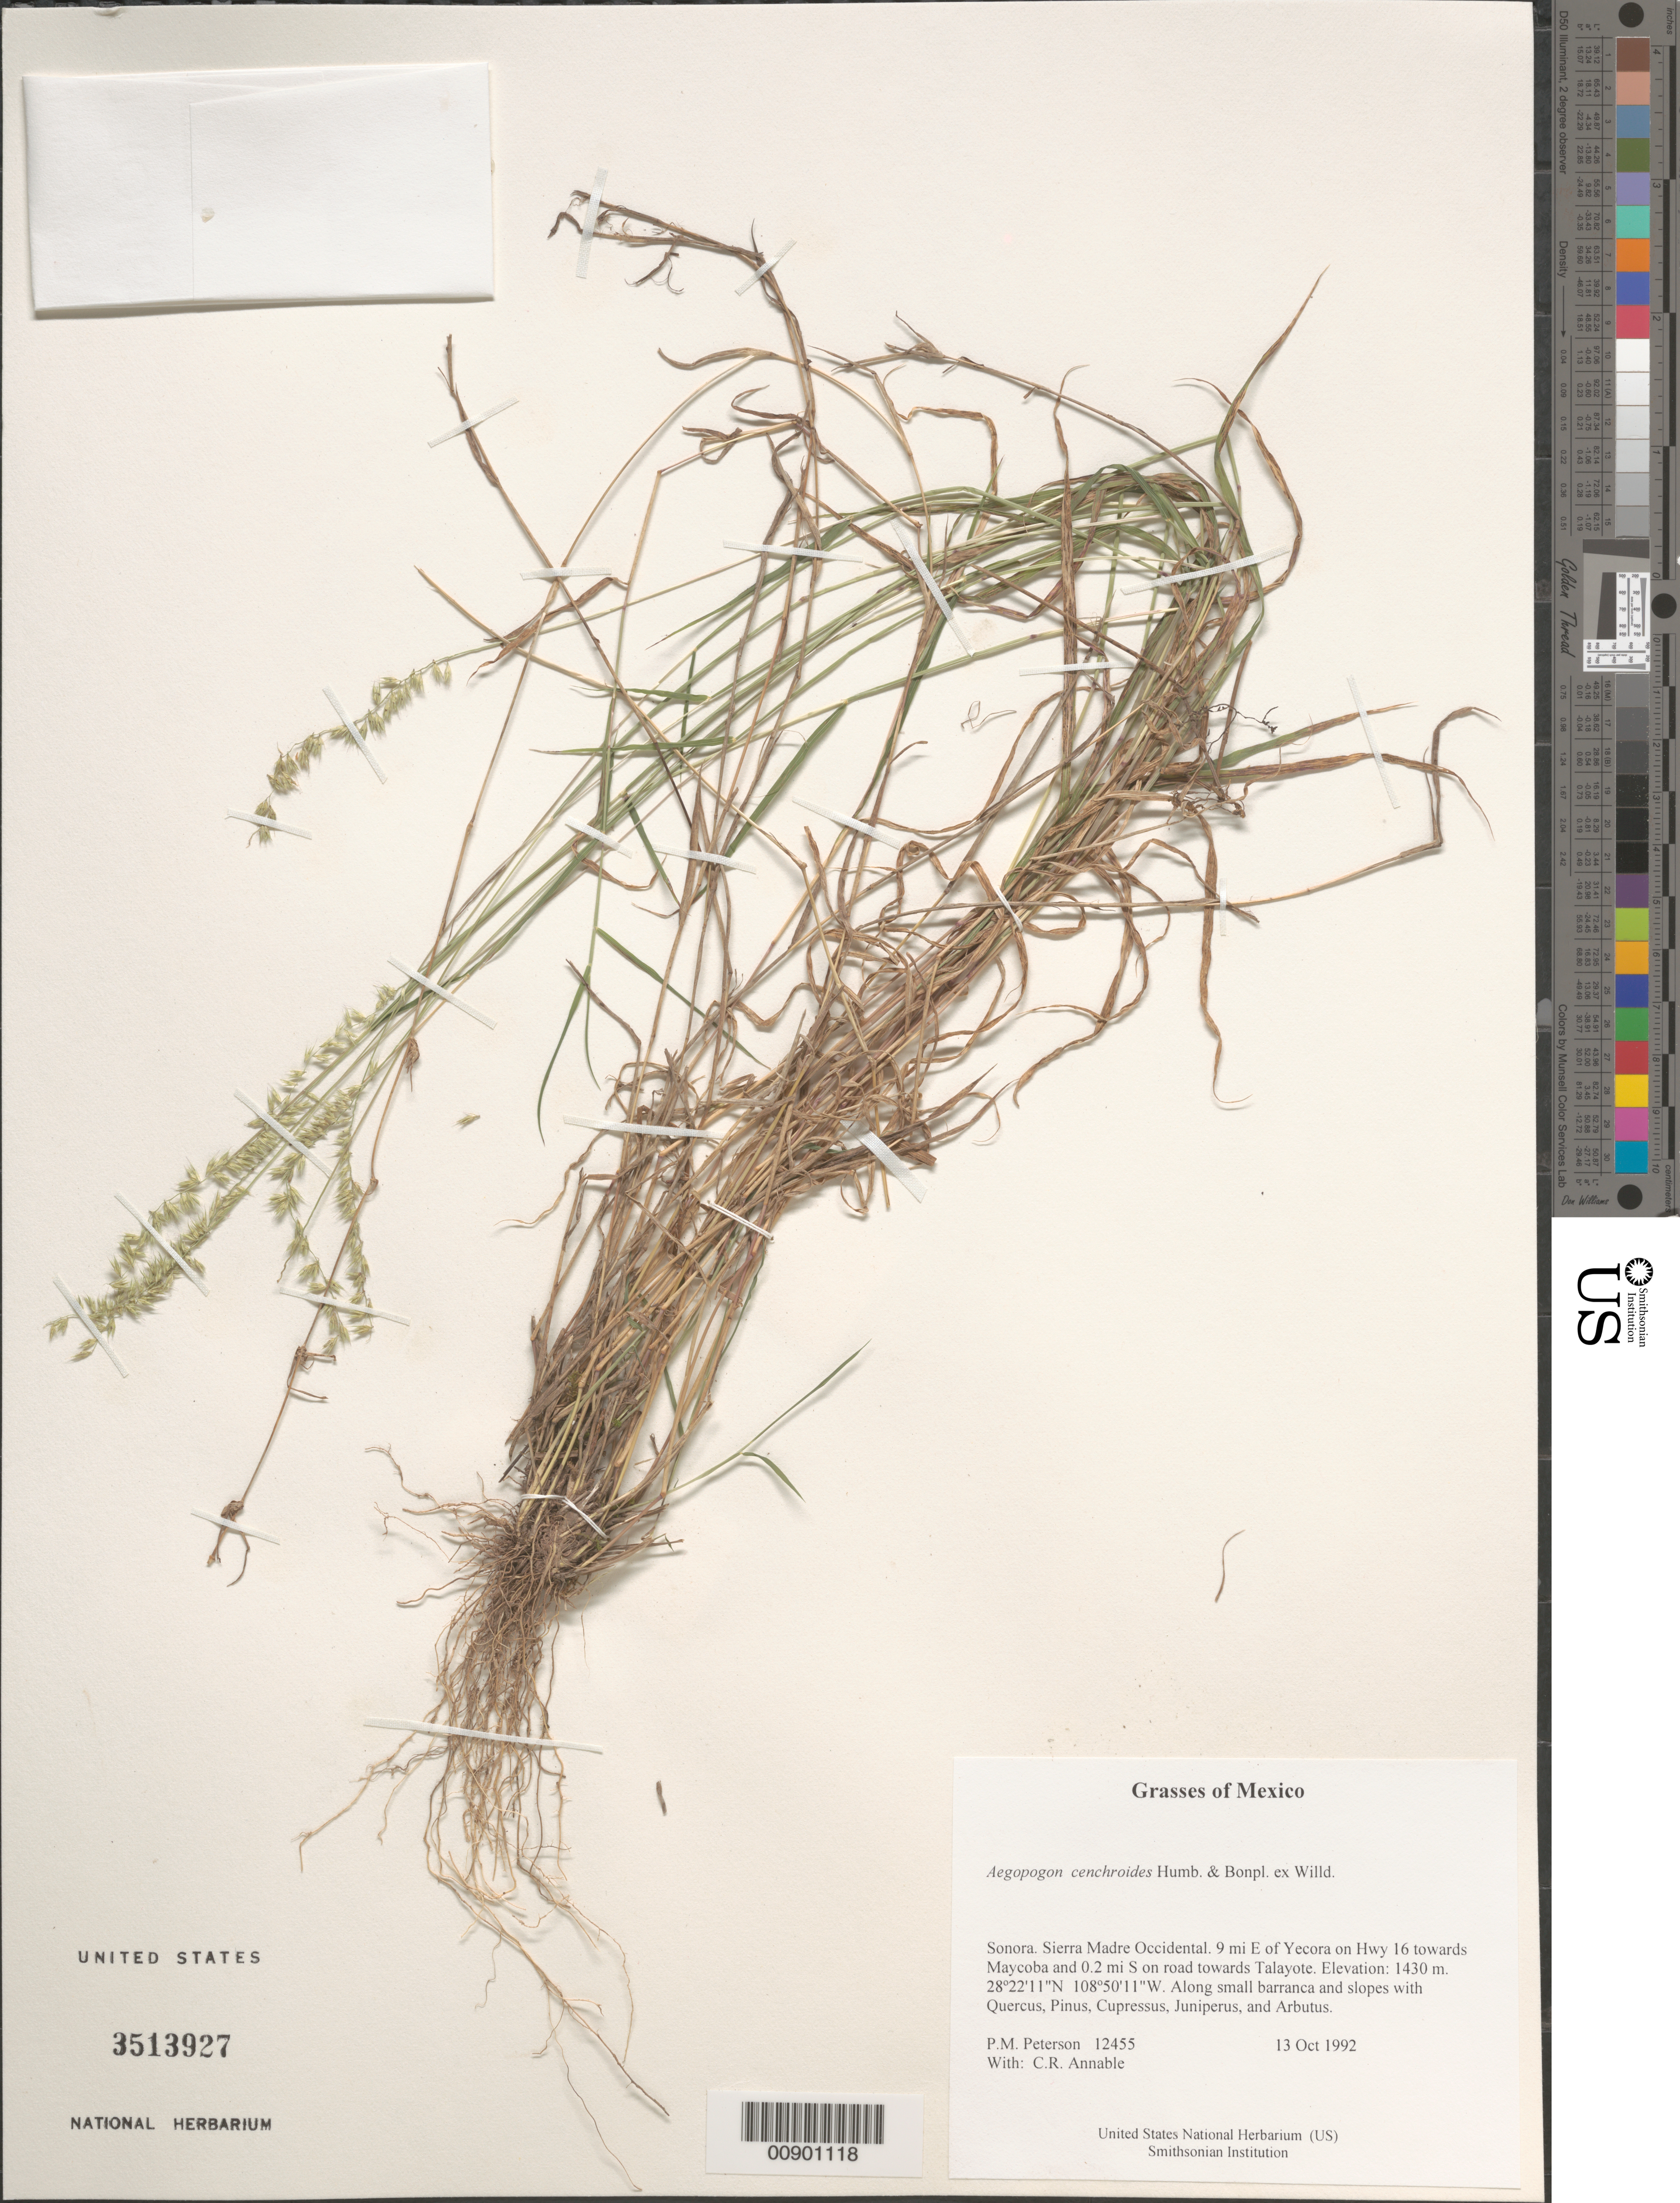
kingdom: Plantae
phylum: Tracheophyta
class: Liliopsida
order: Poales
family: Poaceae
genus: Muhlenbergia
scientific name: Muhlenbergia cenchroides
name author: (Humb. & Bonpl. ex Willd.) P.M. Peterson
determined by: Peterson, Paul M., (BOT), Smithsonian Institution - National Museum of Natural History (UNITED STATES)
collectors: P. M. Peterson & C. R. Annable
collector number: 12455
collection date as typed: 13 Oct 1992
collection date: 1992-10-13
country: Mexico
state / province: Sonora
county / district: Sierra Madre Occidental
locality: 9 mi E of Yecora on Hwy 16 towards Maycoba and 0.2 mi S on road towards Talayote.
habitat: Along small barranca and slopes with Quercus, Pinus, Cupressus, Juniperus, and Arbutus.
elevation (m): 1430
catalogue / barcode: US 3513927